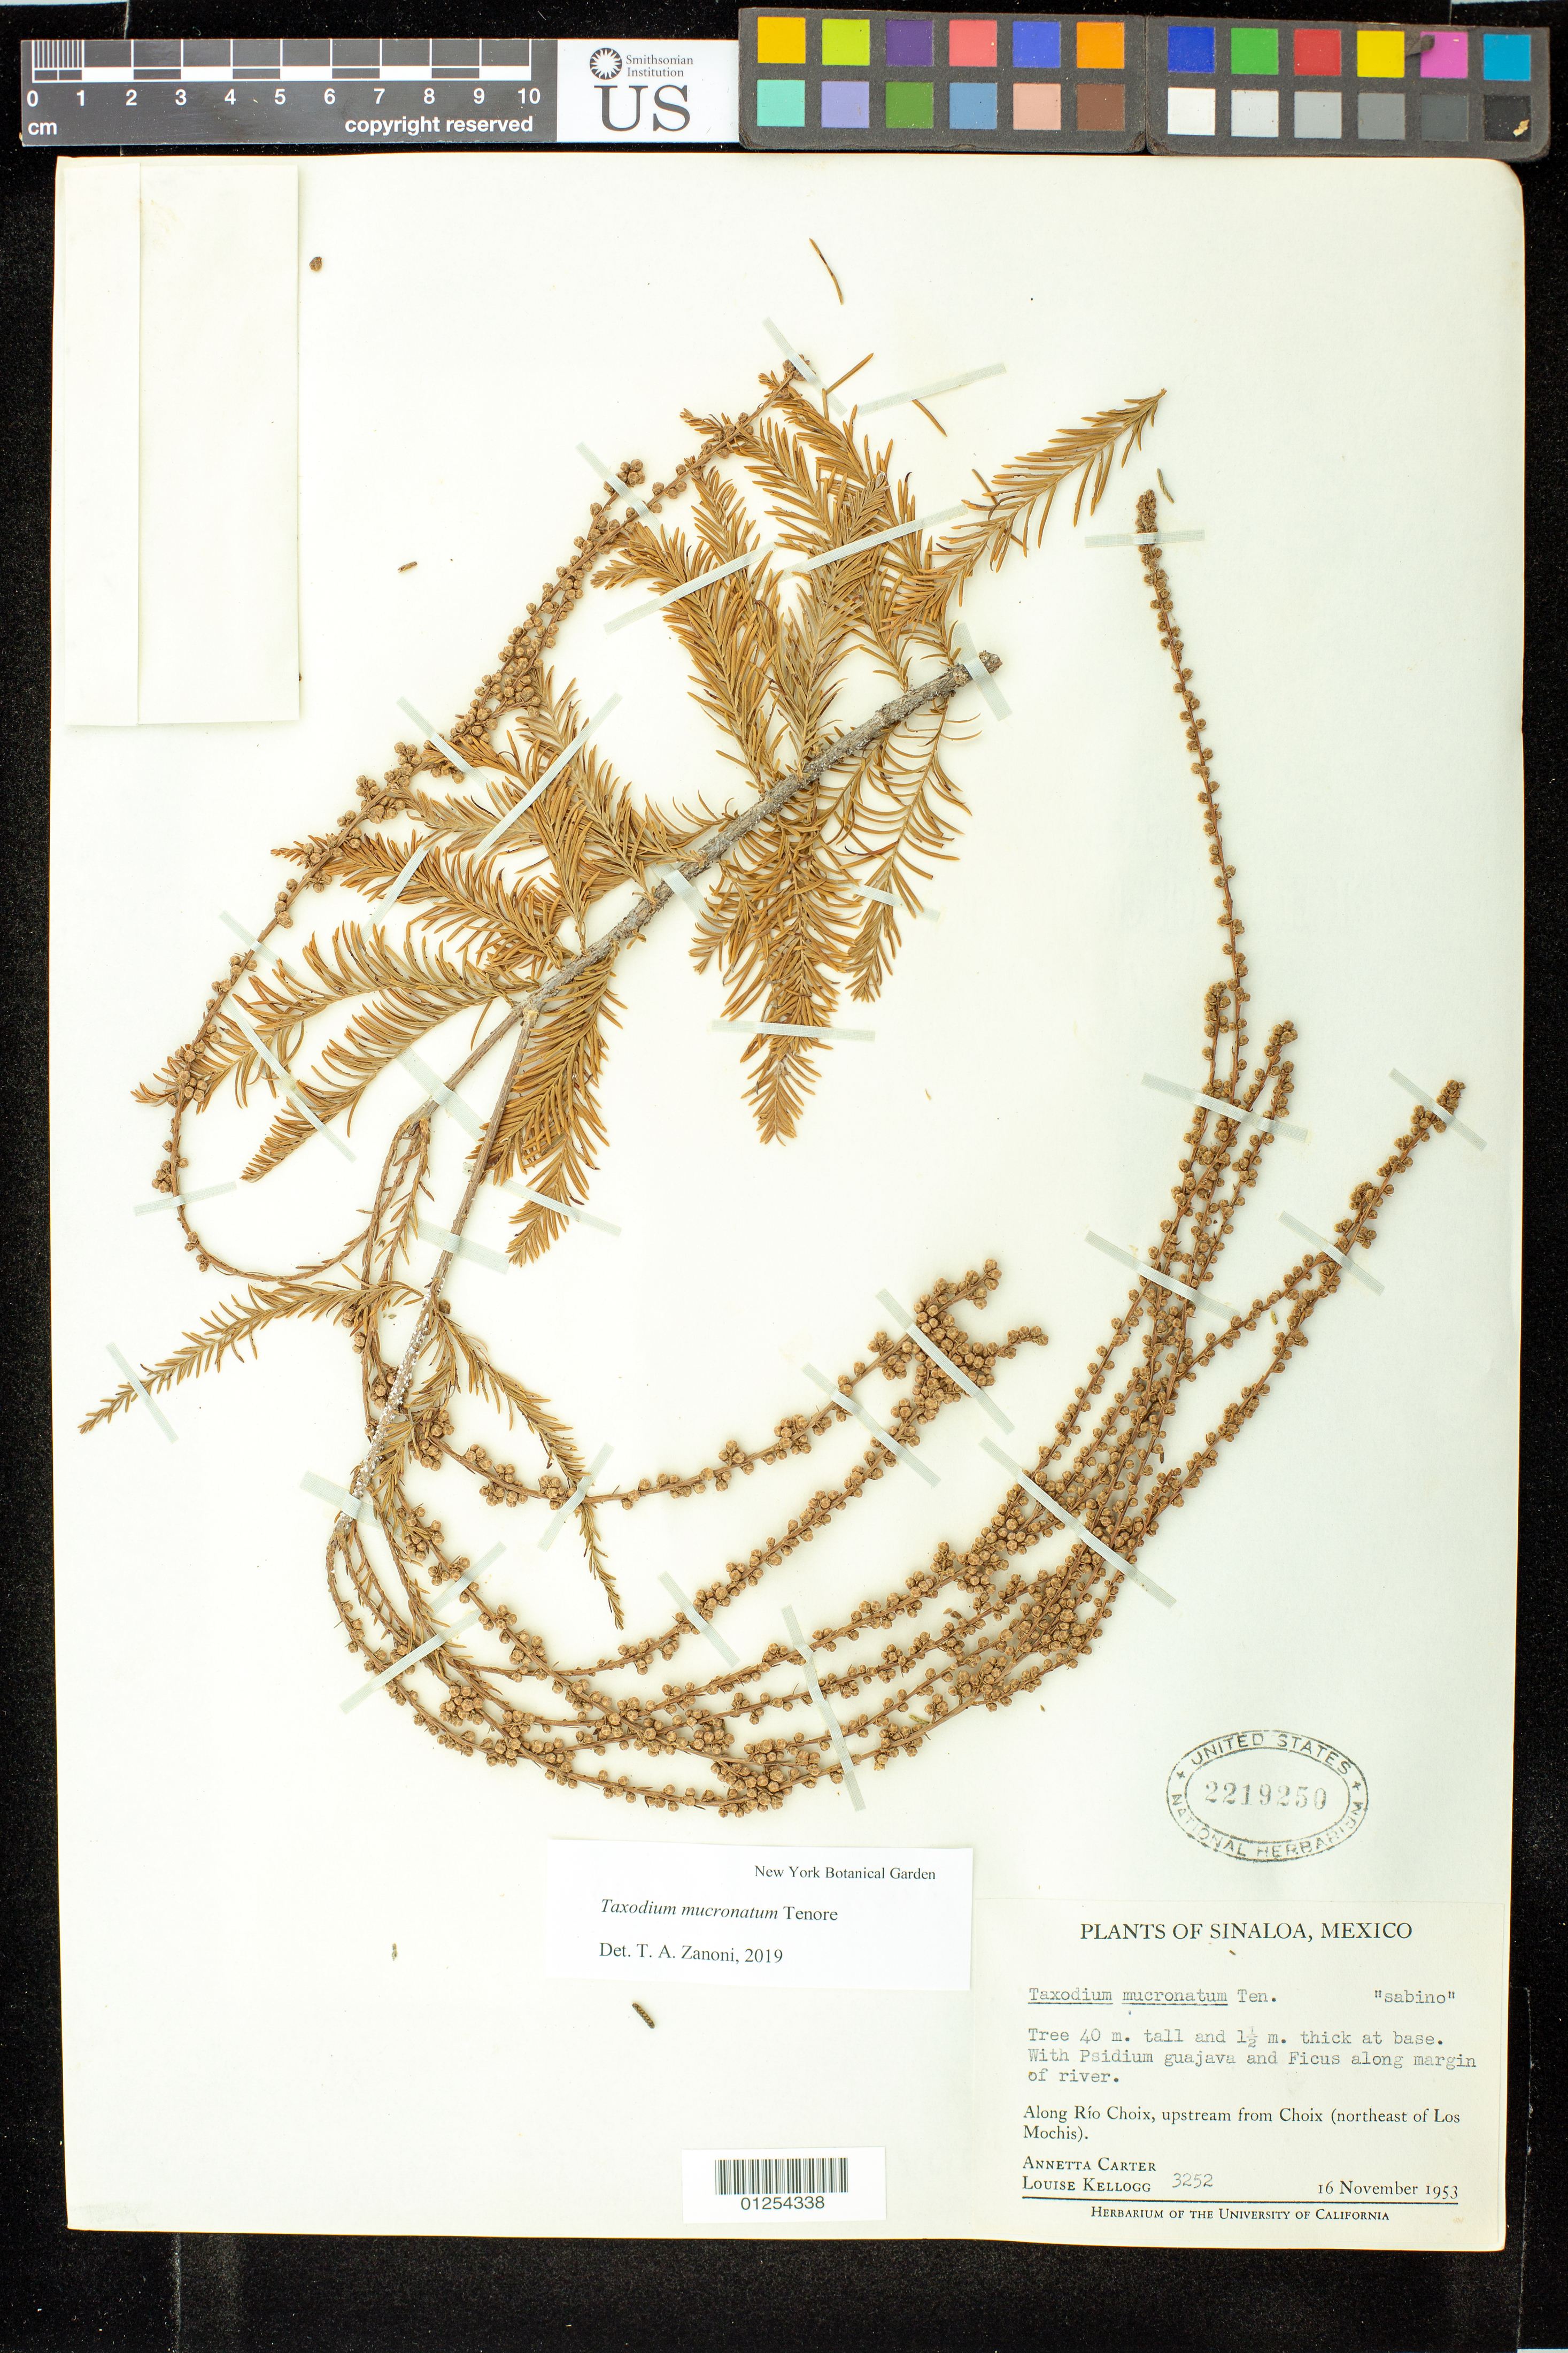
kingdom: Plantae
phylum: Tracheophyta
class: Pinopsida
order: Pinales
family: Cupressaceae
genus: Taxodium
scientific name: Taxodium mucronatum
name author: Ten.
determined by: Zanoni, T. A., (NY), New York Botanical Garden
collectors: A. Carter & L. Kellogg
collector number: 3252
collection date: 1953-11-16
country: Mexico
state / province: Sinaloa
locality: Sinaloa, Mexico, Along Rio Choix, upstream from Choix (northeast of Los Mochis)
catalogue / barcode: US 2219250